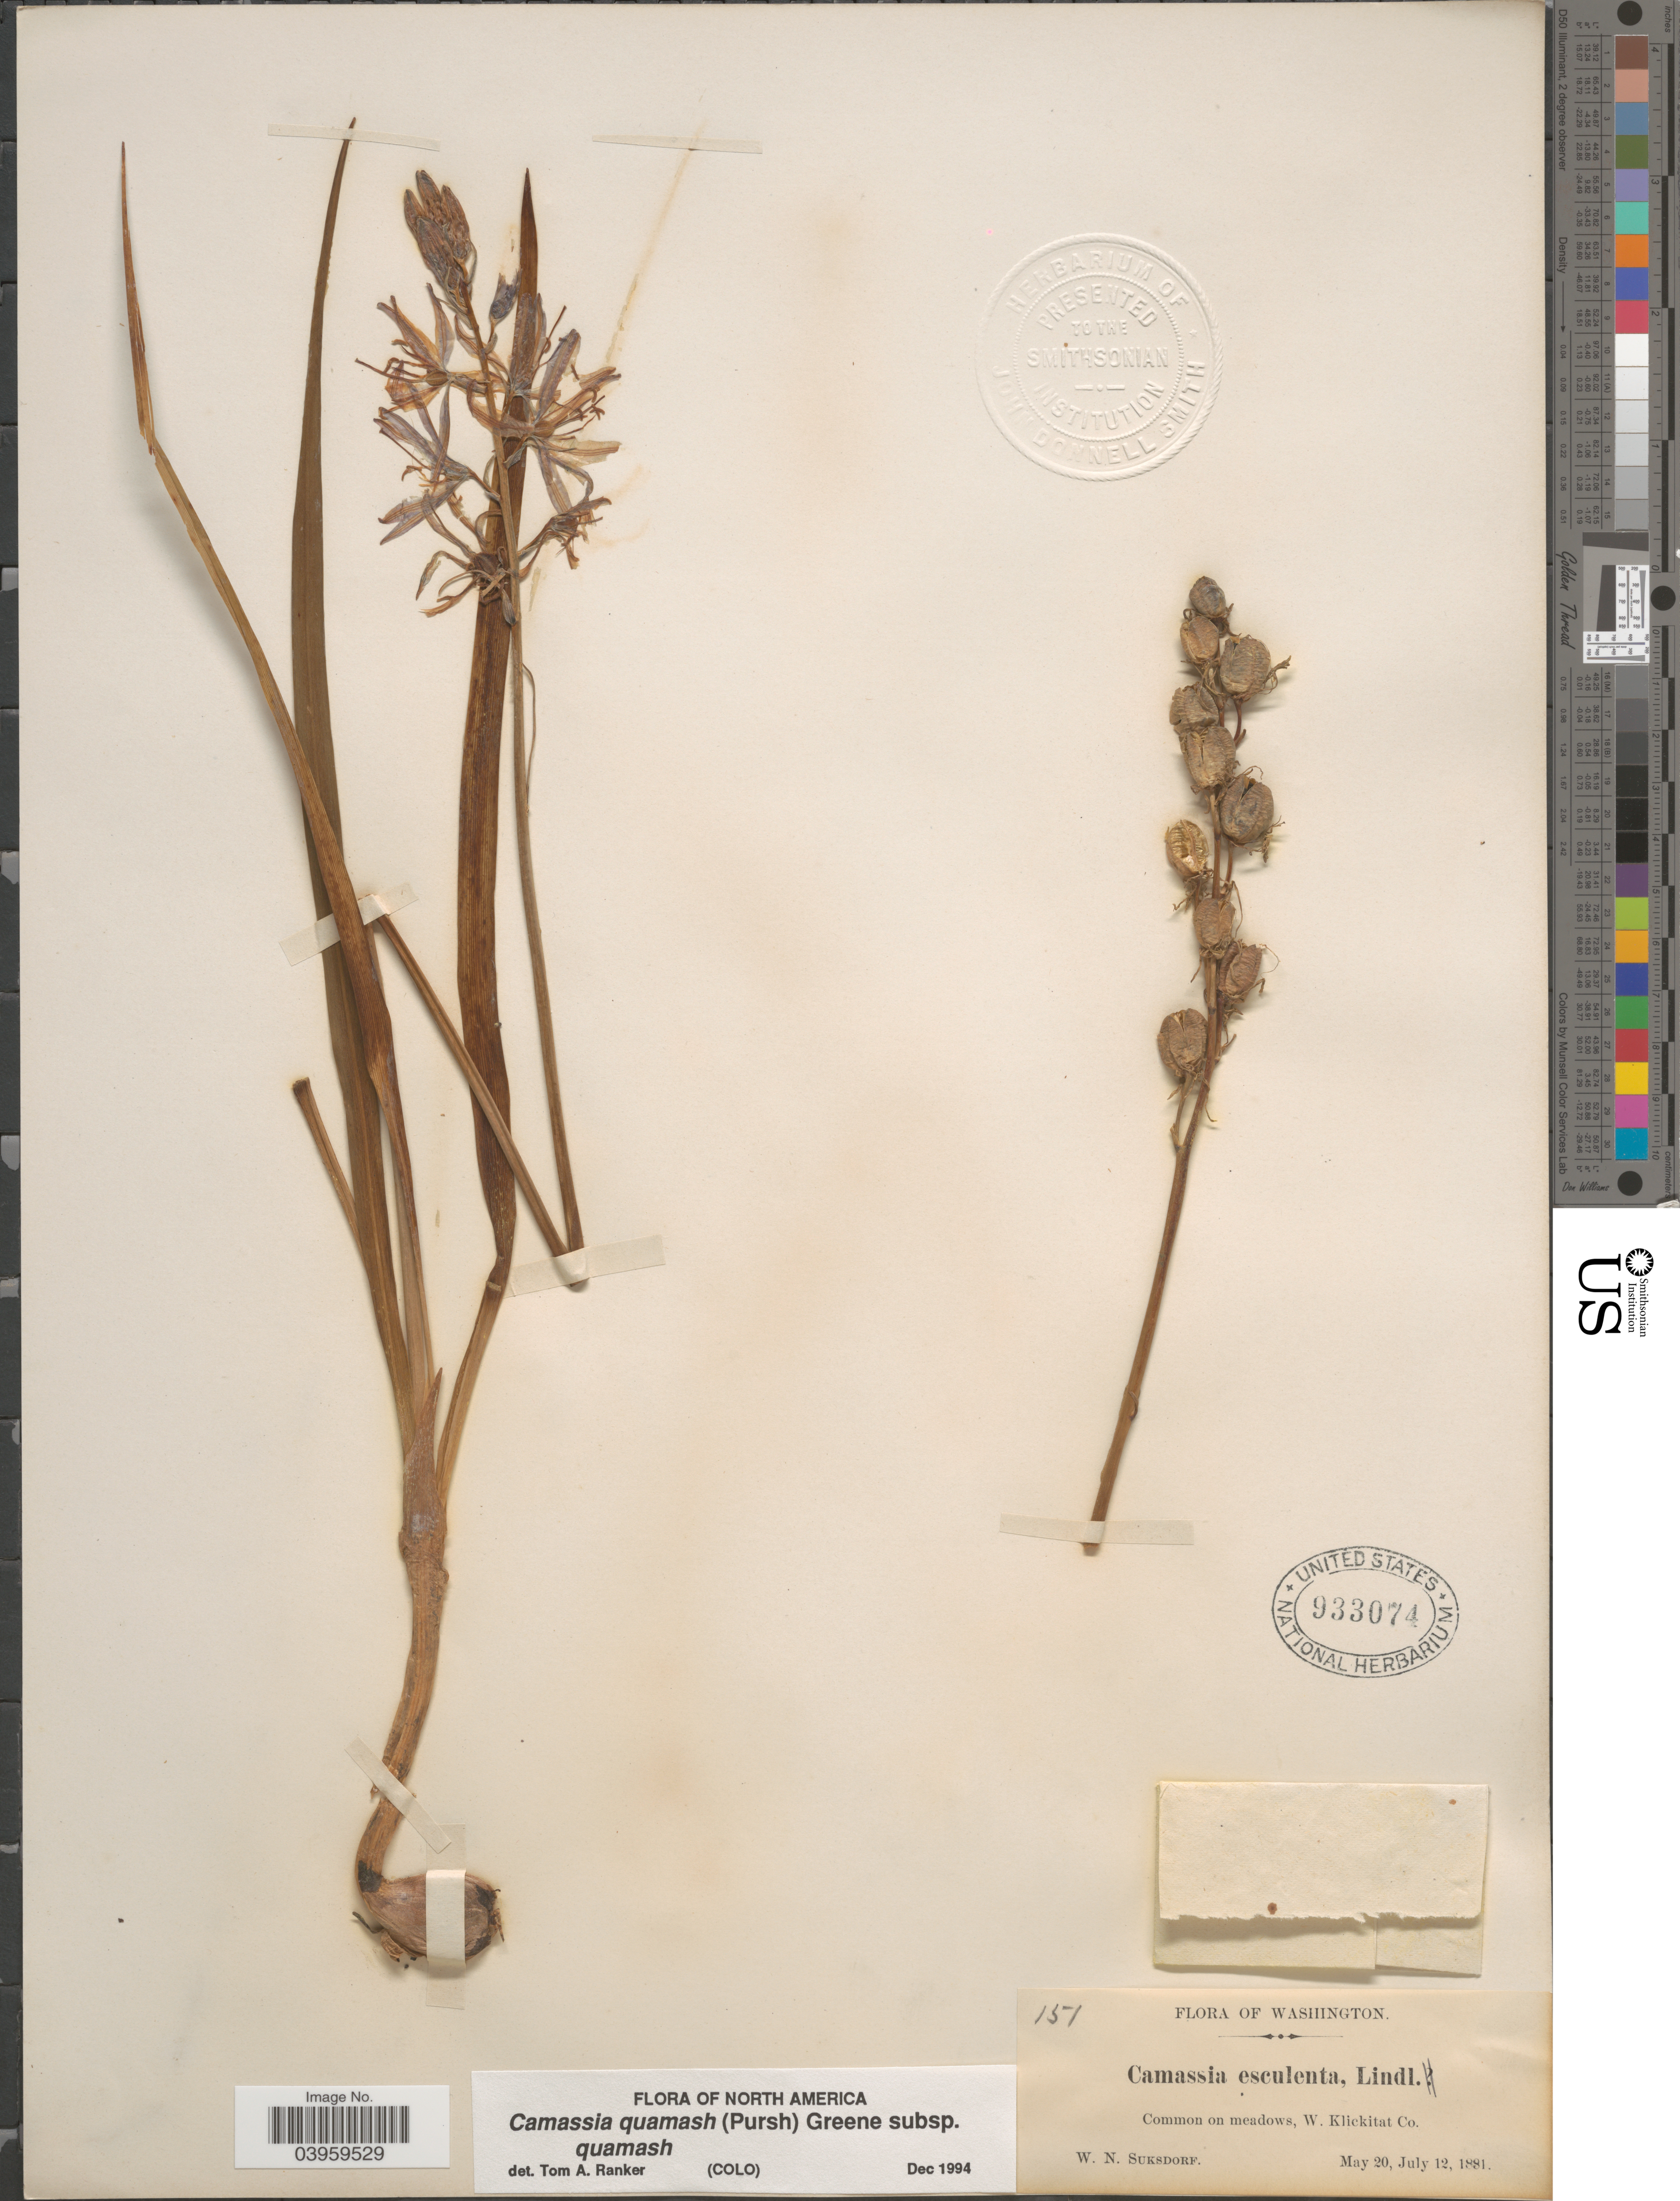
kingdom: Plantae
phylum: Tracheophyta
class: Liliopsida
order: Asparagales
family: Asparagaceae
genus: Camassia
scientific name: Camassia quamash subsp. quamash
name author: (Pursh) Greene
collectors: W. N. Suksdorf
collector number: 151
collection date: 1881-05-20/1881-07-12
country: United States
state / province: Washington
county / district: Klickitat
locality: Common on meadows, W. Klickitat Co.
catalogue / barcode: US 933074